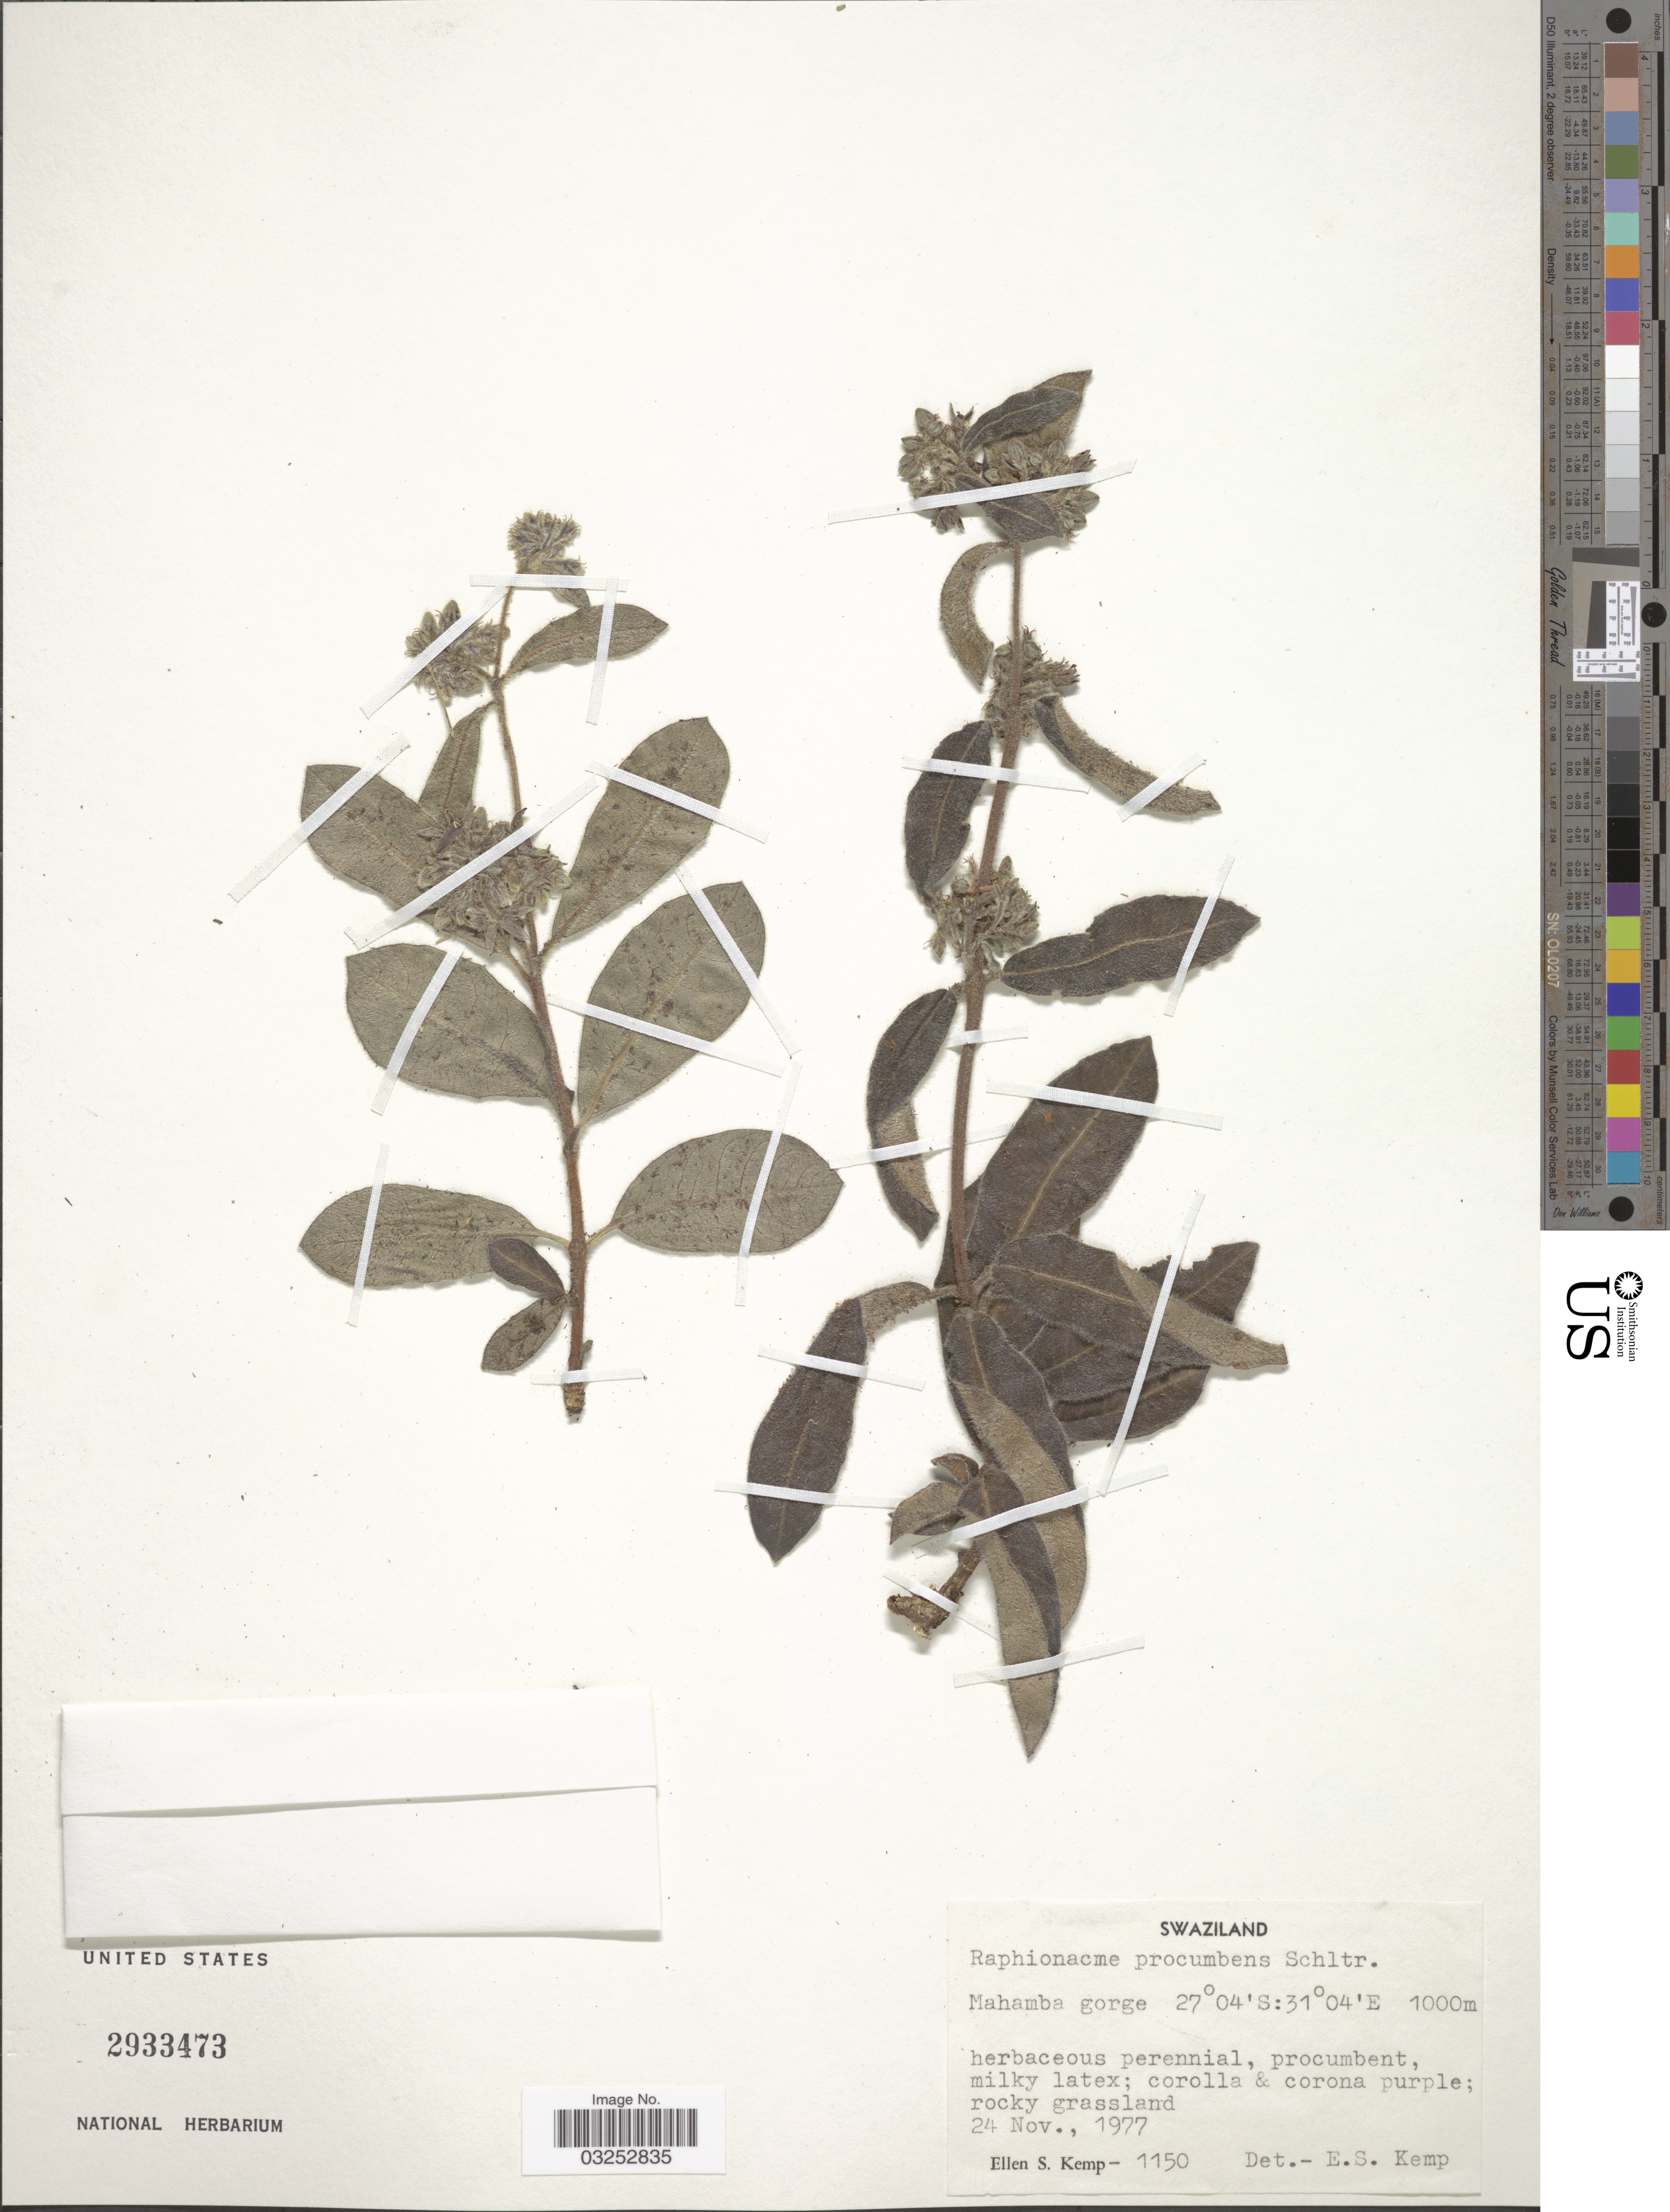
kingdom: Plantae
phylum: Tracheophyta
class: Magnoliopsida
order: Gentianales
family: Apocynaceae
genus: Raphionacme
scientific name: Raphionacme procumbens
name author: Schltr.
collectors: E. S. Kemp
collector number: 1150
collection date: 1977-11-24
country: Eswatini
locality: Mahamba gorge.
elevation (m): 1000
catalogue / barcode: US 2933473